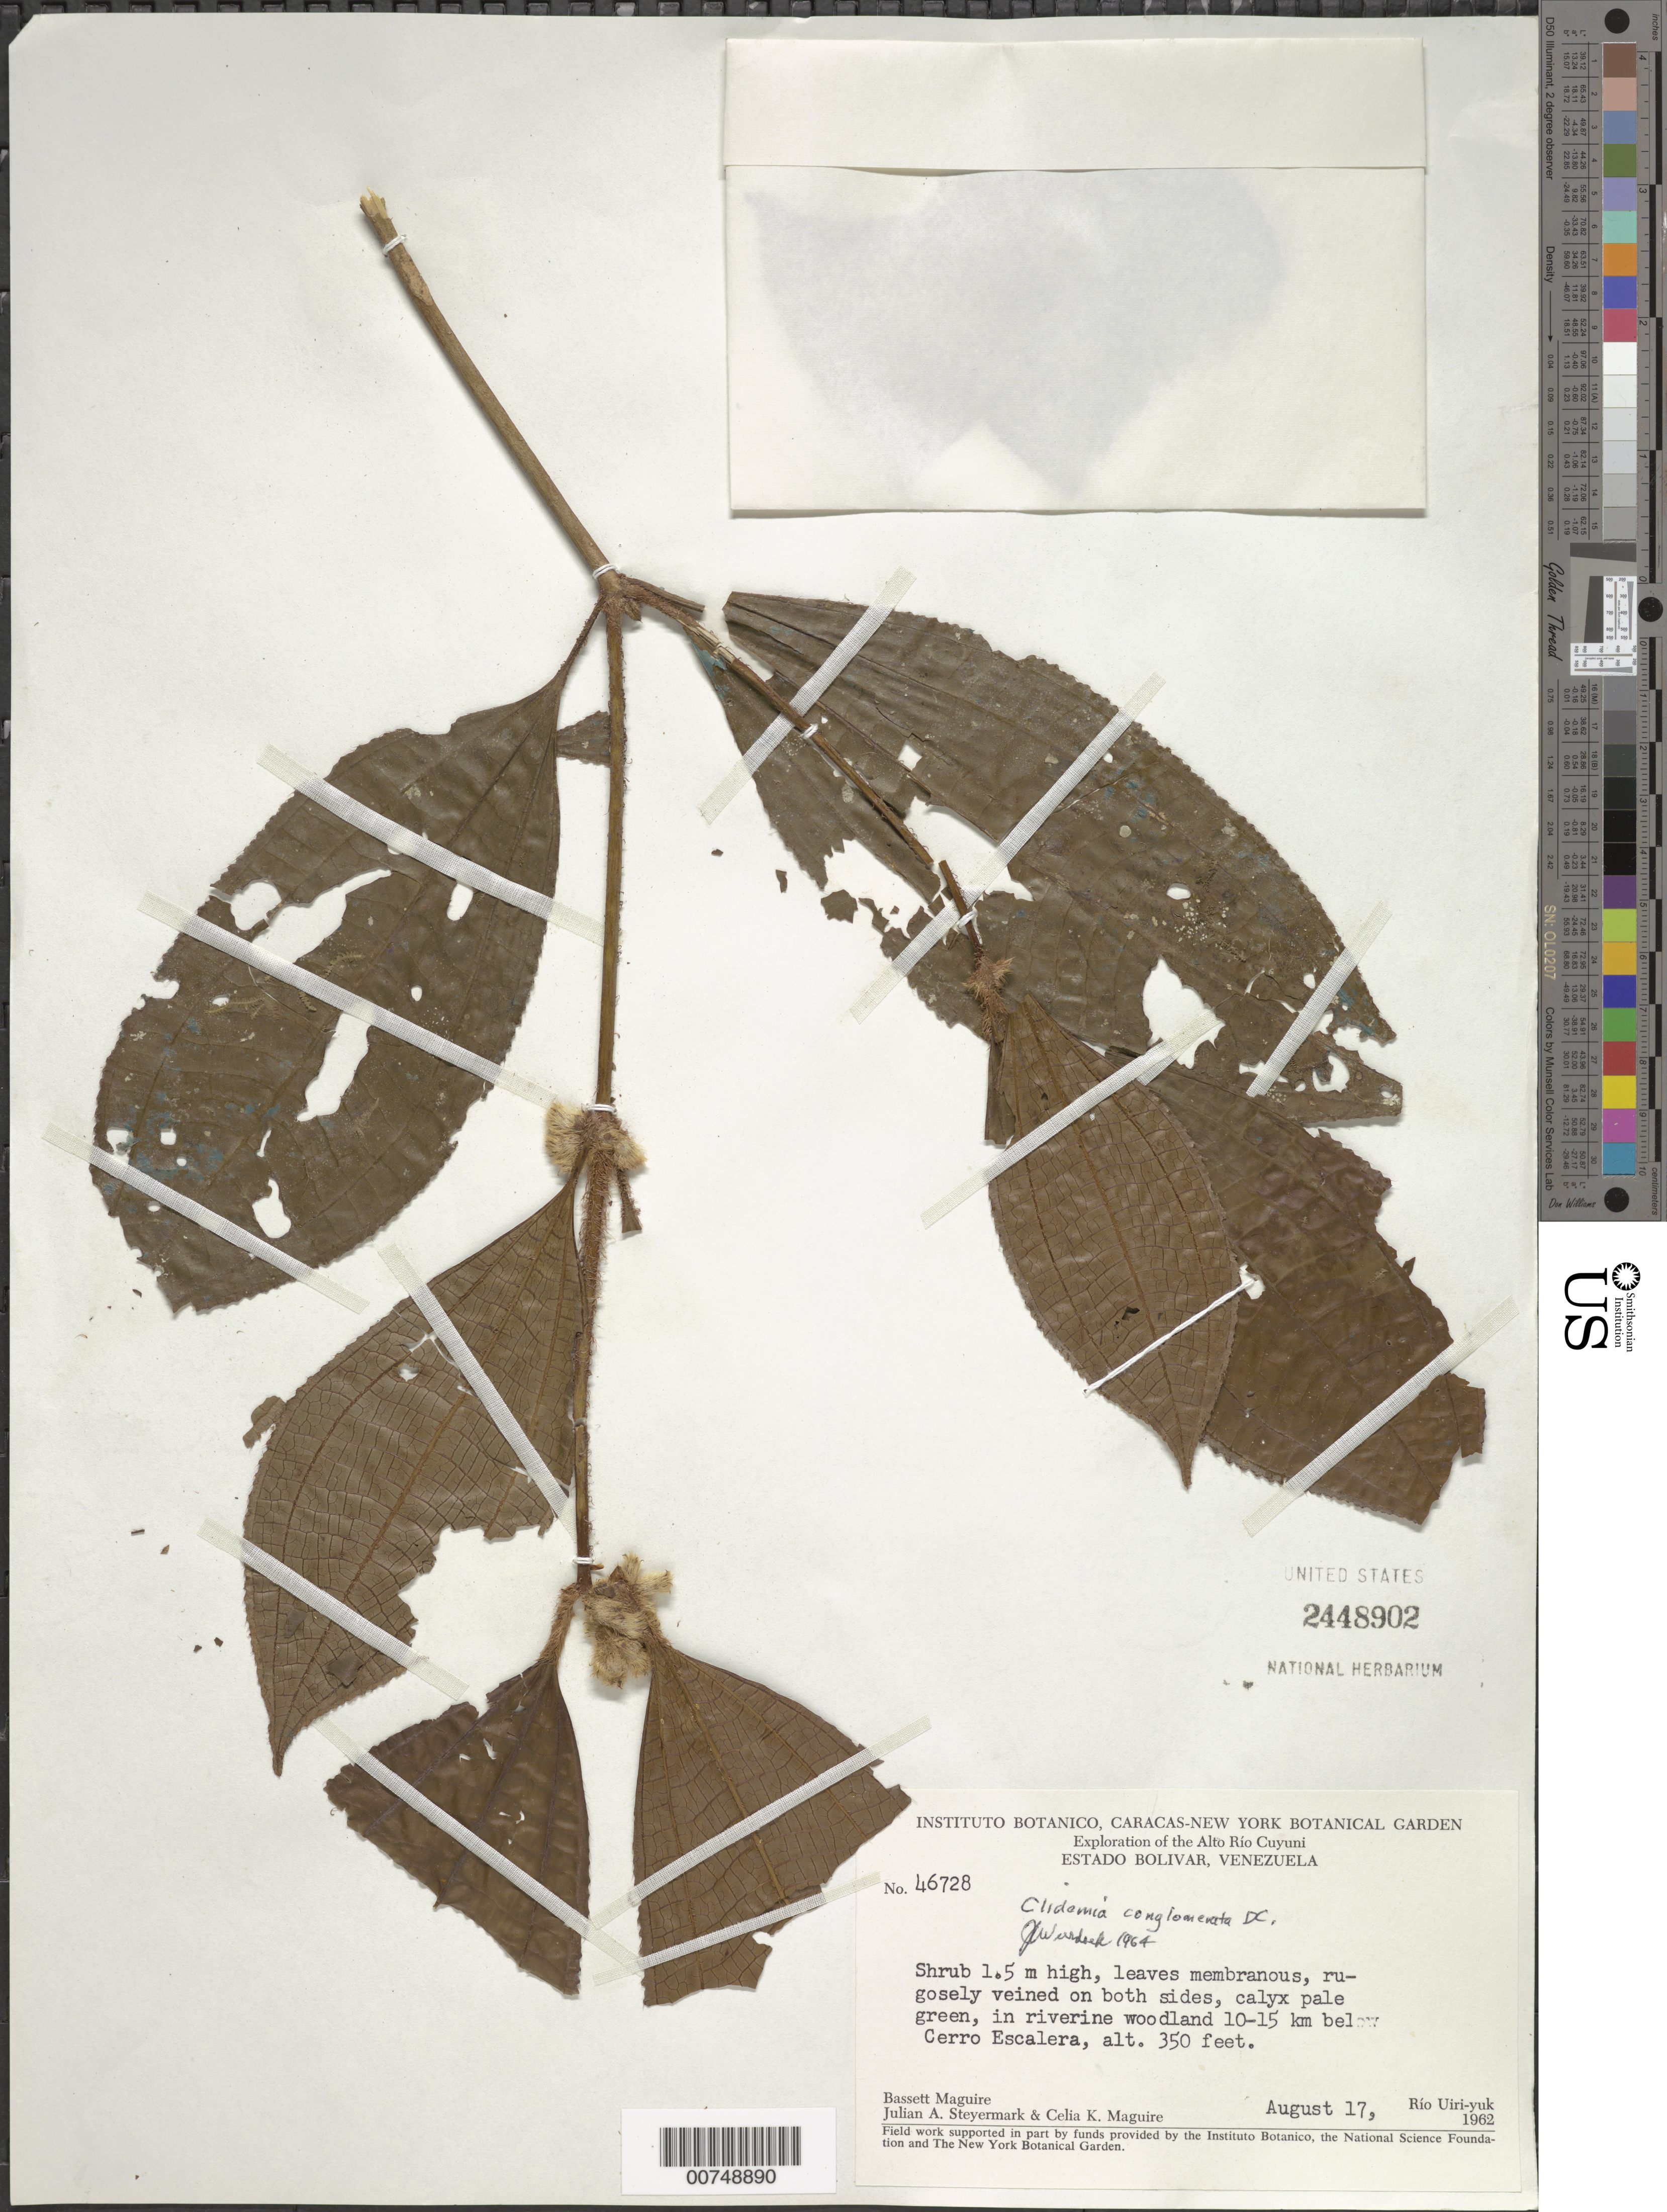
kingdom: Plantae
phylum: Tracheophyta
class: Magnoliopsida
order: Myrtales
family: Melastomataceae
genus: Clidemia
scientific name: Clidemia conglomerata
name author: DC.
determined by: Wurdack, John J., (US), US (UNITED STATES)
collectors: B. Maguire, C. K. Maguire & J. Steyermark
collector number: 46728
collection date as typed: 17-Aug-62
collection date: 1962-08-17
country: Venezuela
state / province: Bolívar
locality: Alto Río Cuyuni, Río Uiri-yuk, 10-15 km below Cerro La Escalera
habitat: Riverine woodland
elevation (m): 107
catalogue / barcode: US 2448902